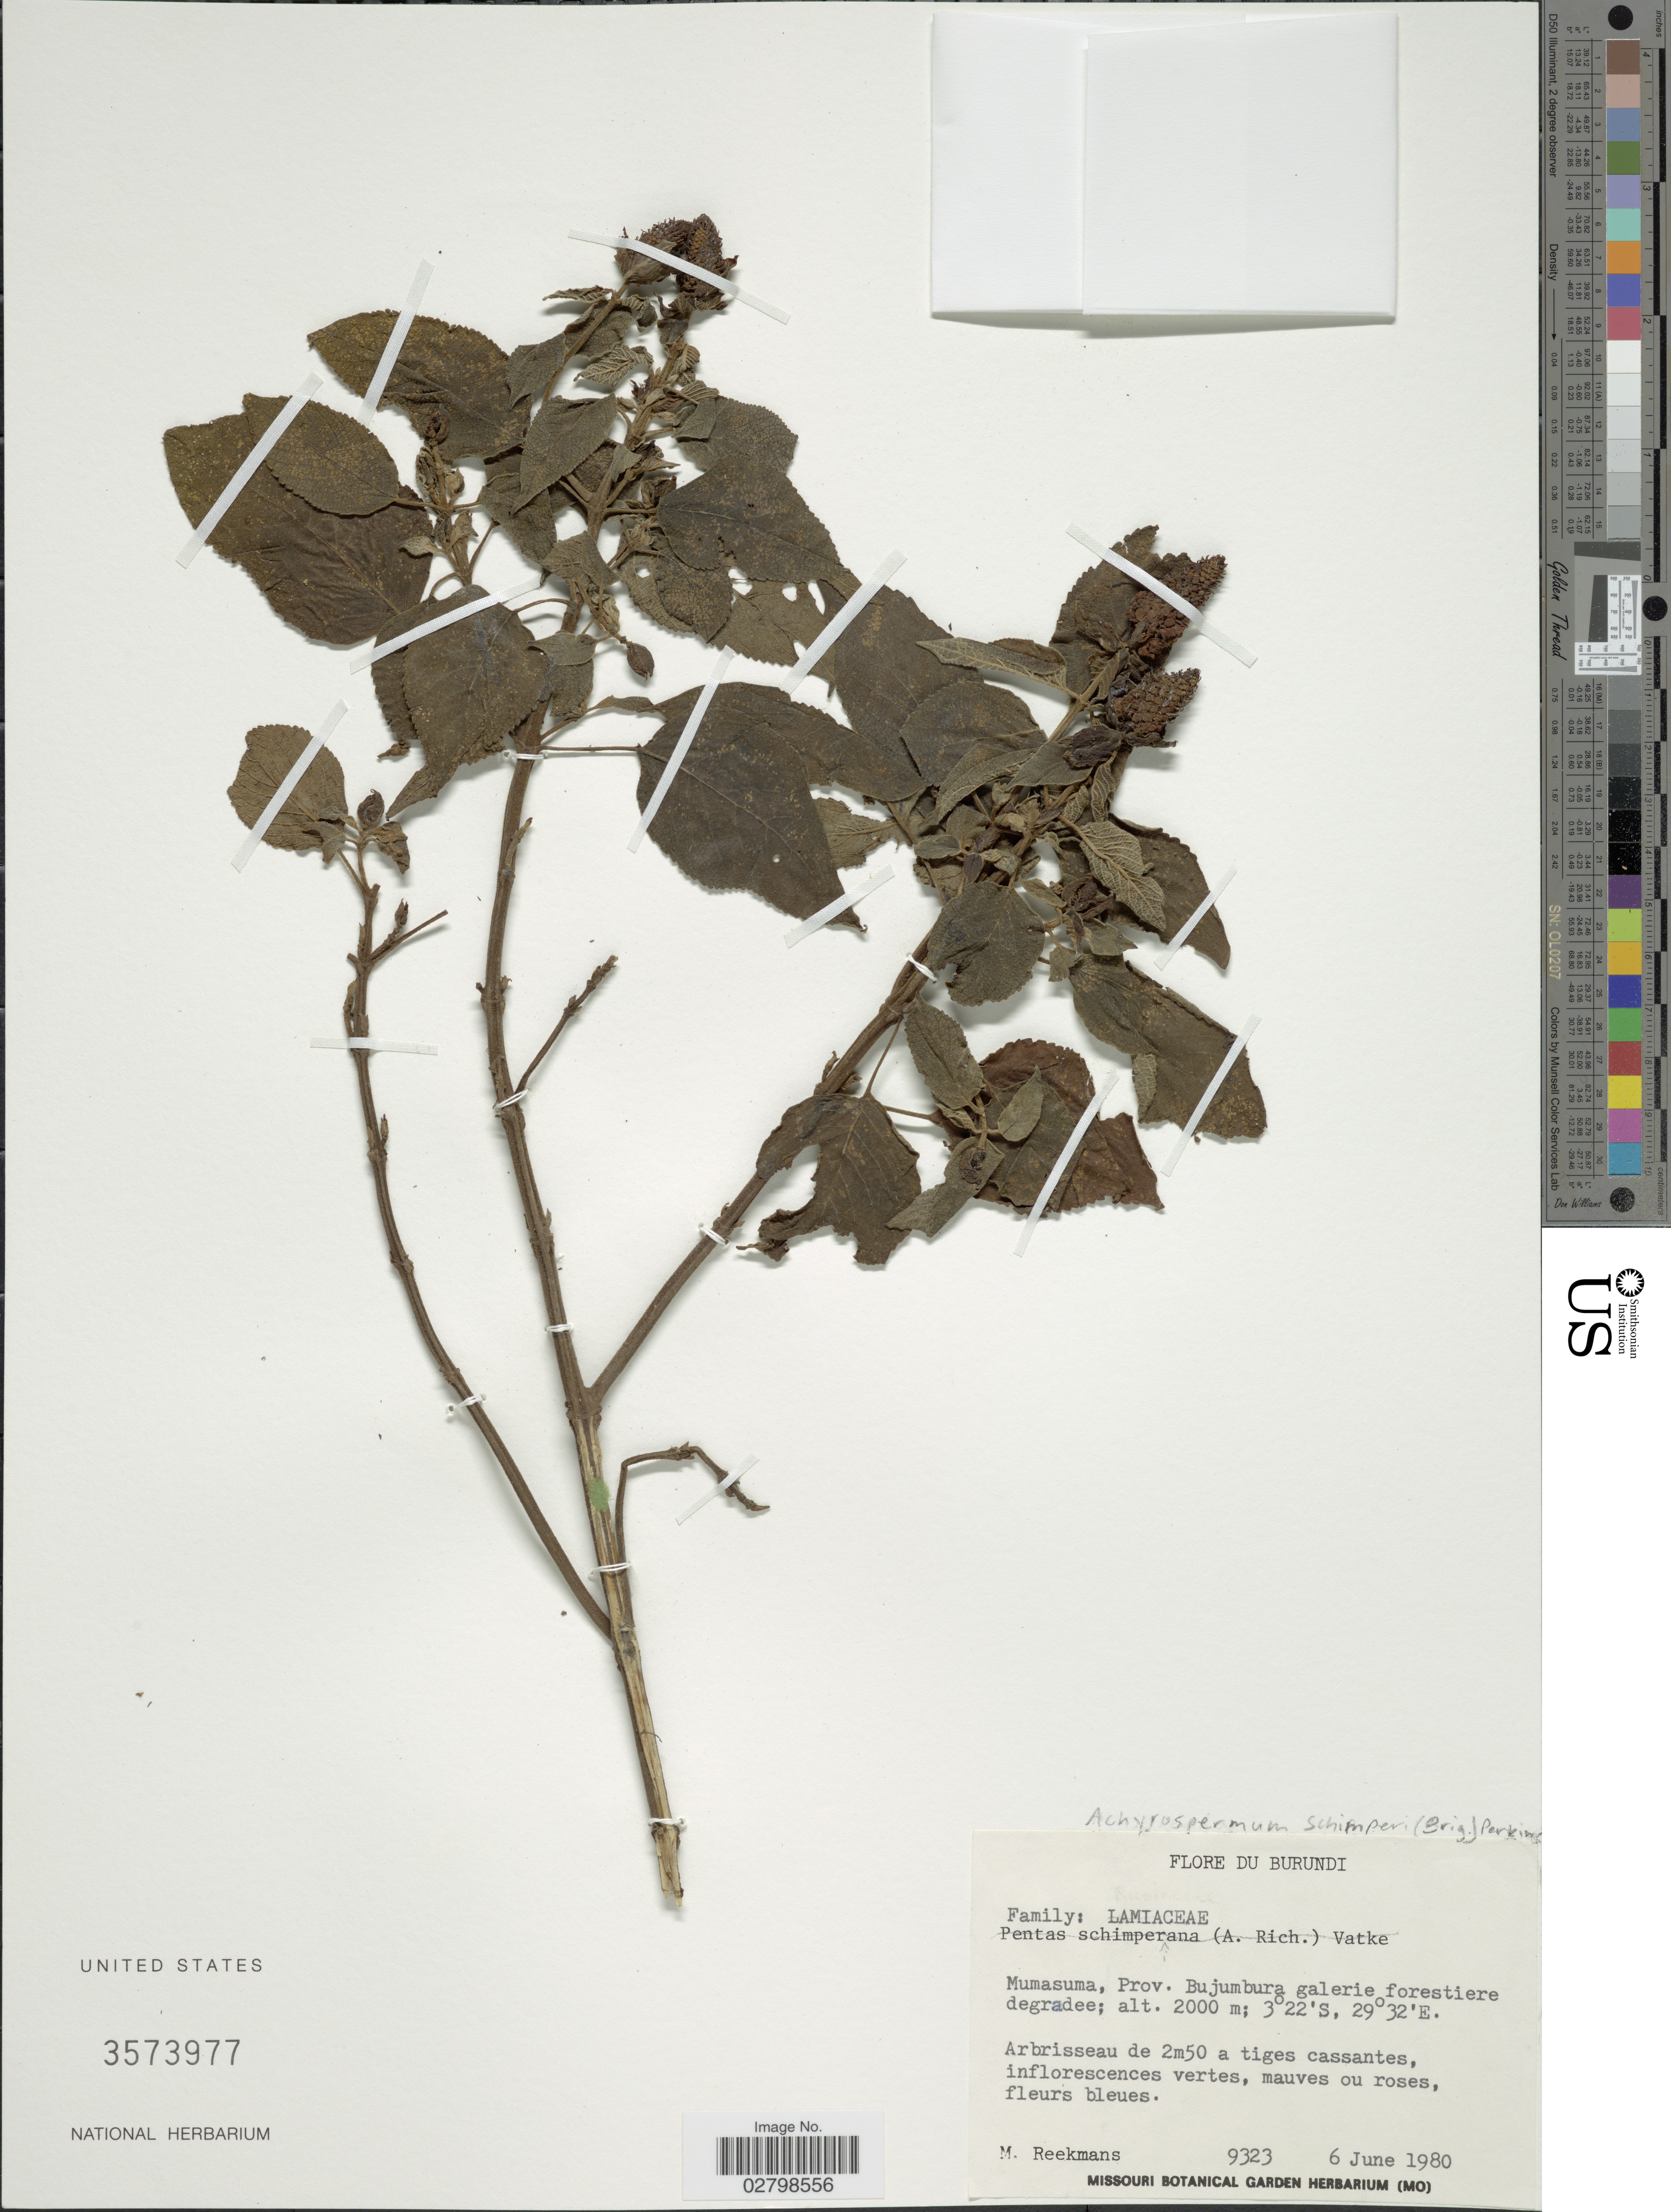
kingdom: Plantae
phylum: Tracheophyta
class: Magnoliopsida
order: Lamiales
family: Lamiaceae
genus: Achyrospermum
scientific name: Achyrospermum schimperi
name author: (Hochst. ex Briq.) Perkins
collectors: M. Reekmans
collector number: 9323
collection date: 1980-06-06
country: Burundi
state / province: Bujumura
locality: Mumasuma, Prov. Bujumbura galerie forestiere degradee.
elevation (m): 2000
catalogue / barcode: US 3573977